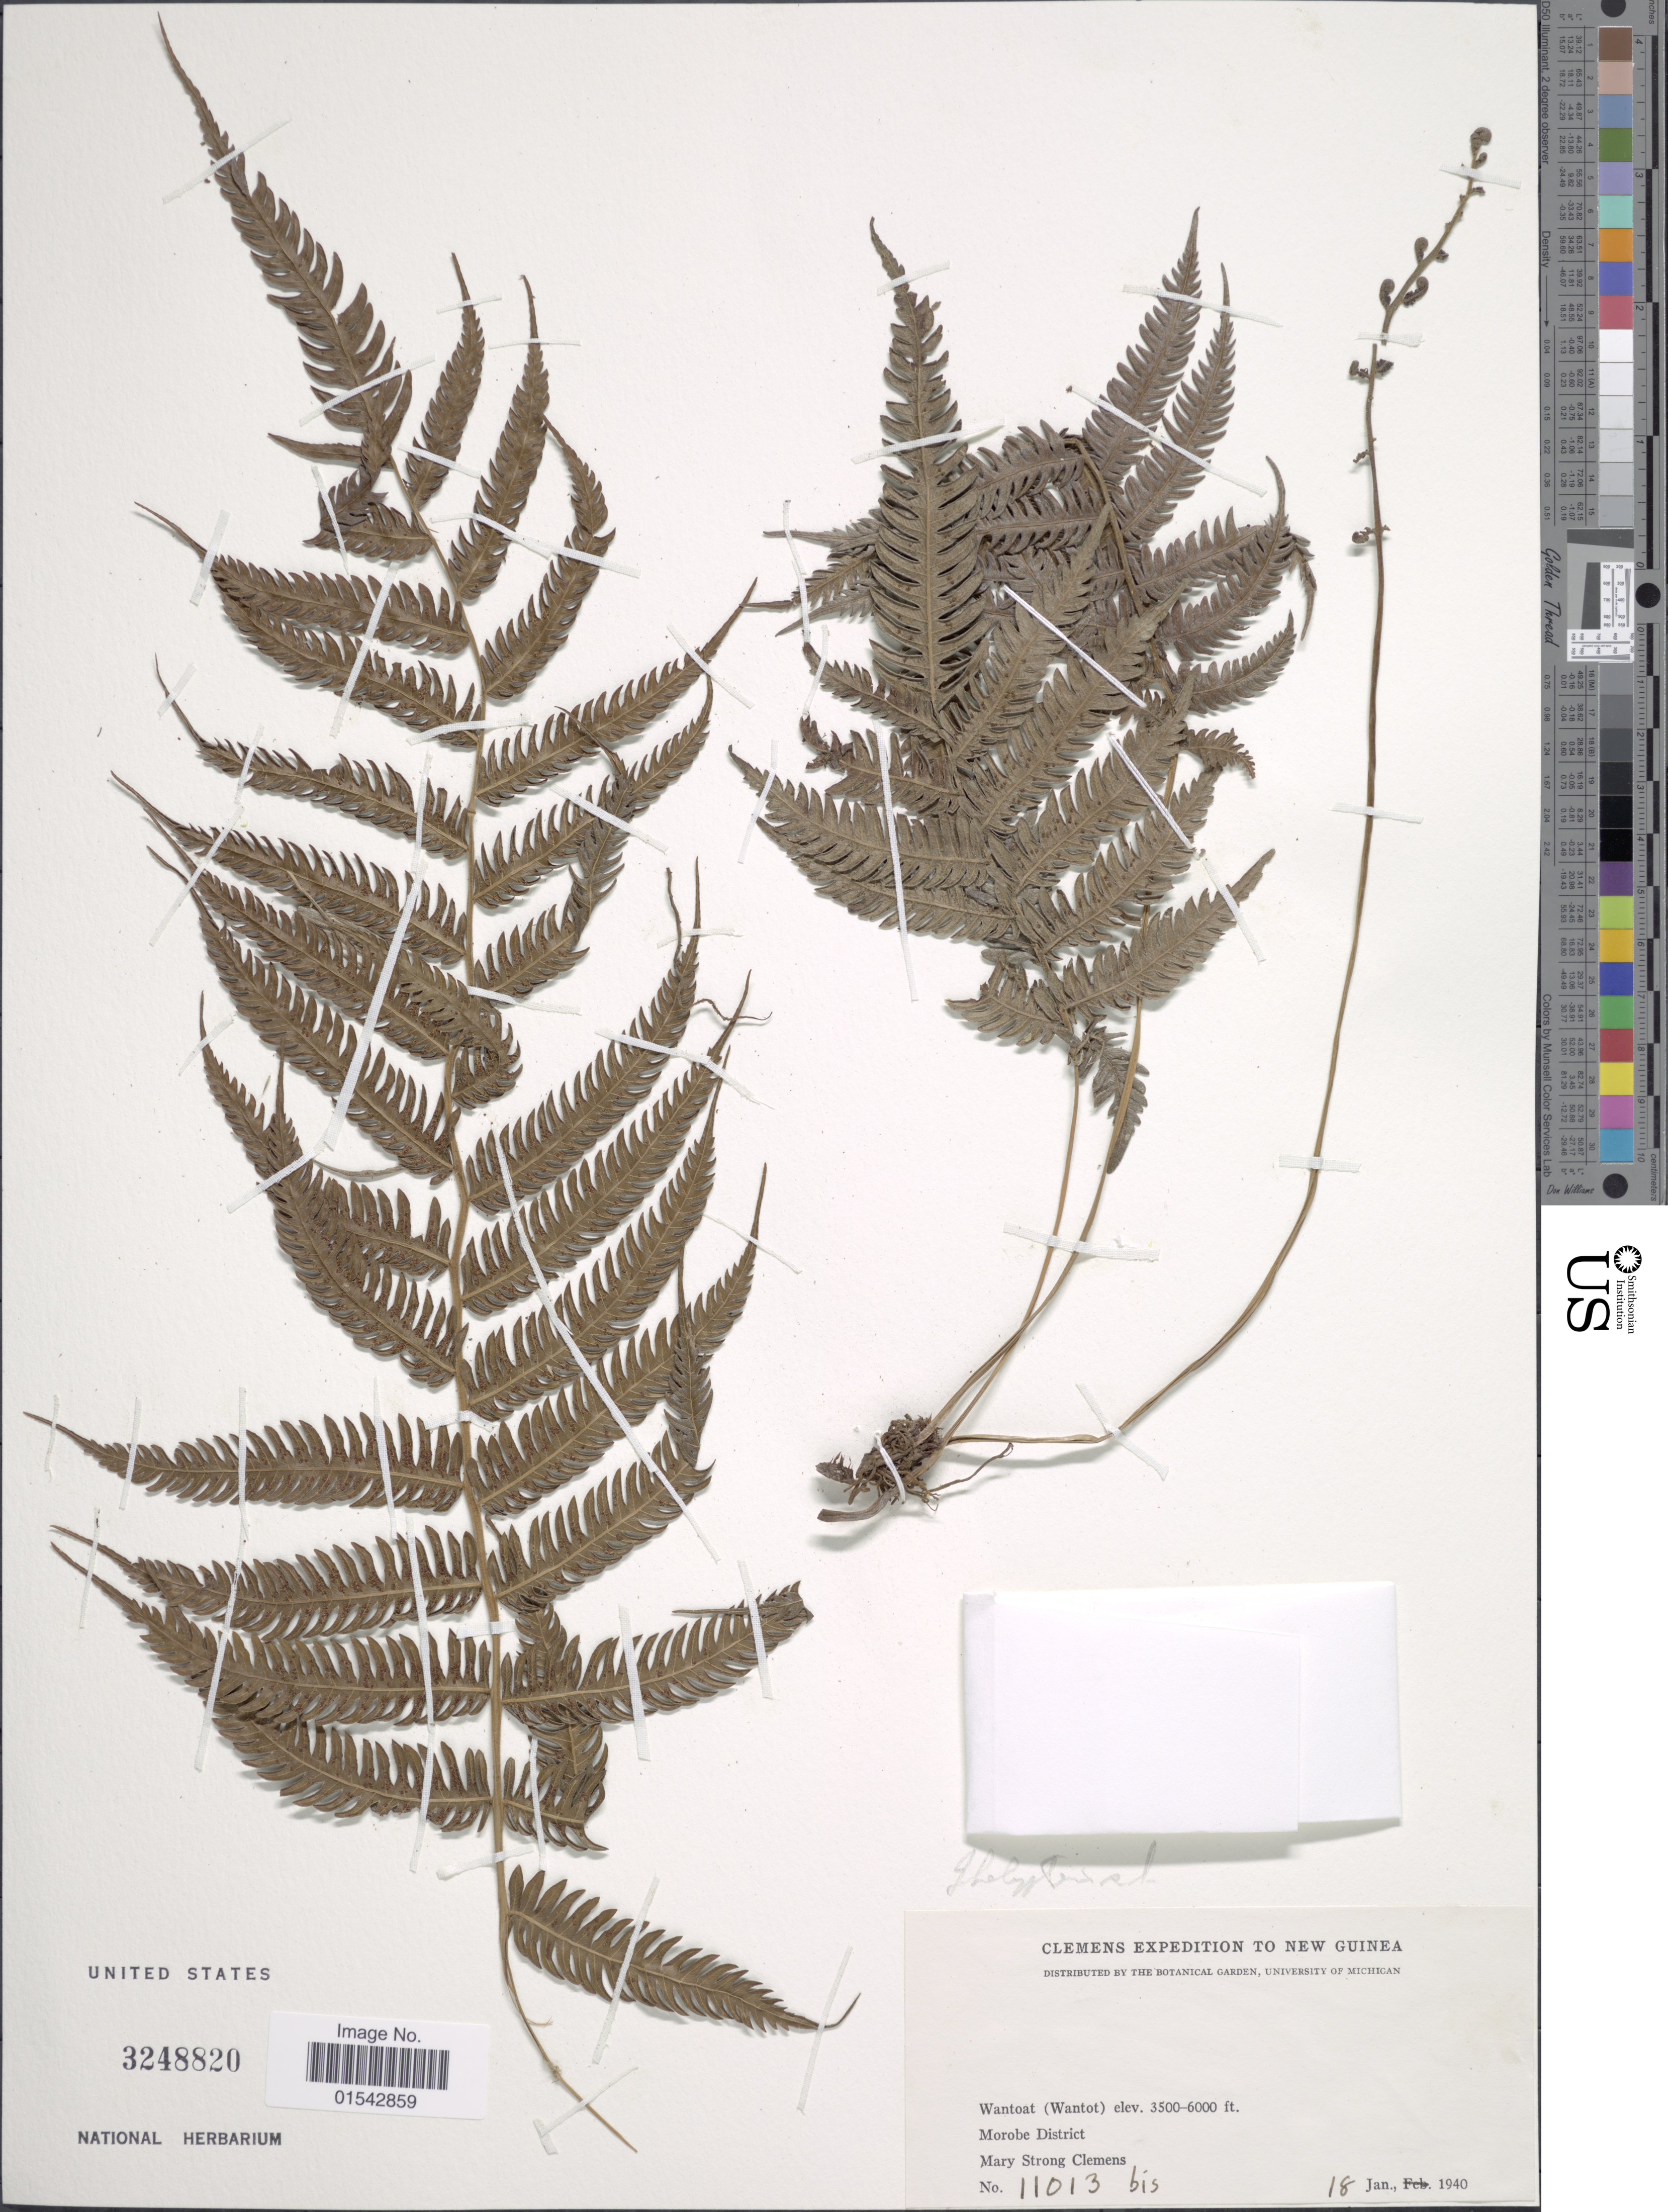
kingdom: Plantae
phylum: Tracheophyta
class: Polypodiopsida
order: Polypodiales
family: Thelypteridaceae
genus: Cyclosorus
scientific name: Cyclosorus sp.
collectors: M. S. Clemens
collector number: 11013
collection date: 1940-01-18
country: Papua New Guinea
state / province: Morobe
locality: New Guinea, Morobe District, New Guinea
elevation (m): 1067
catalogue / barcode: US 3248820